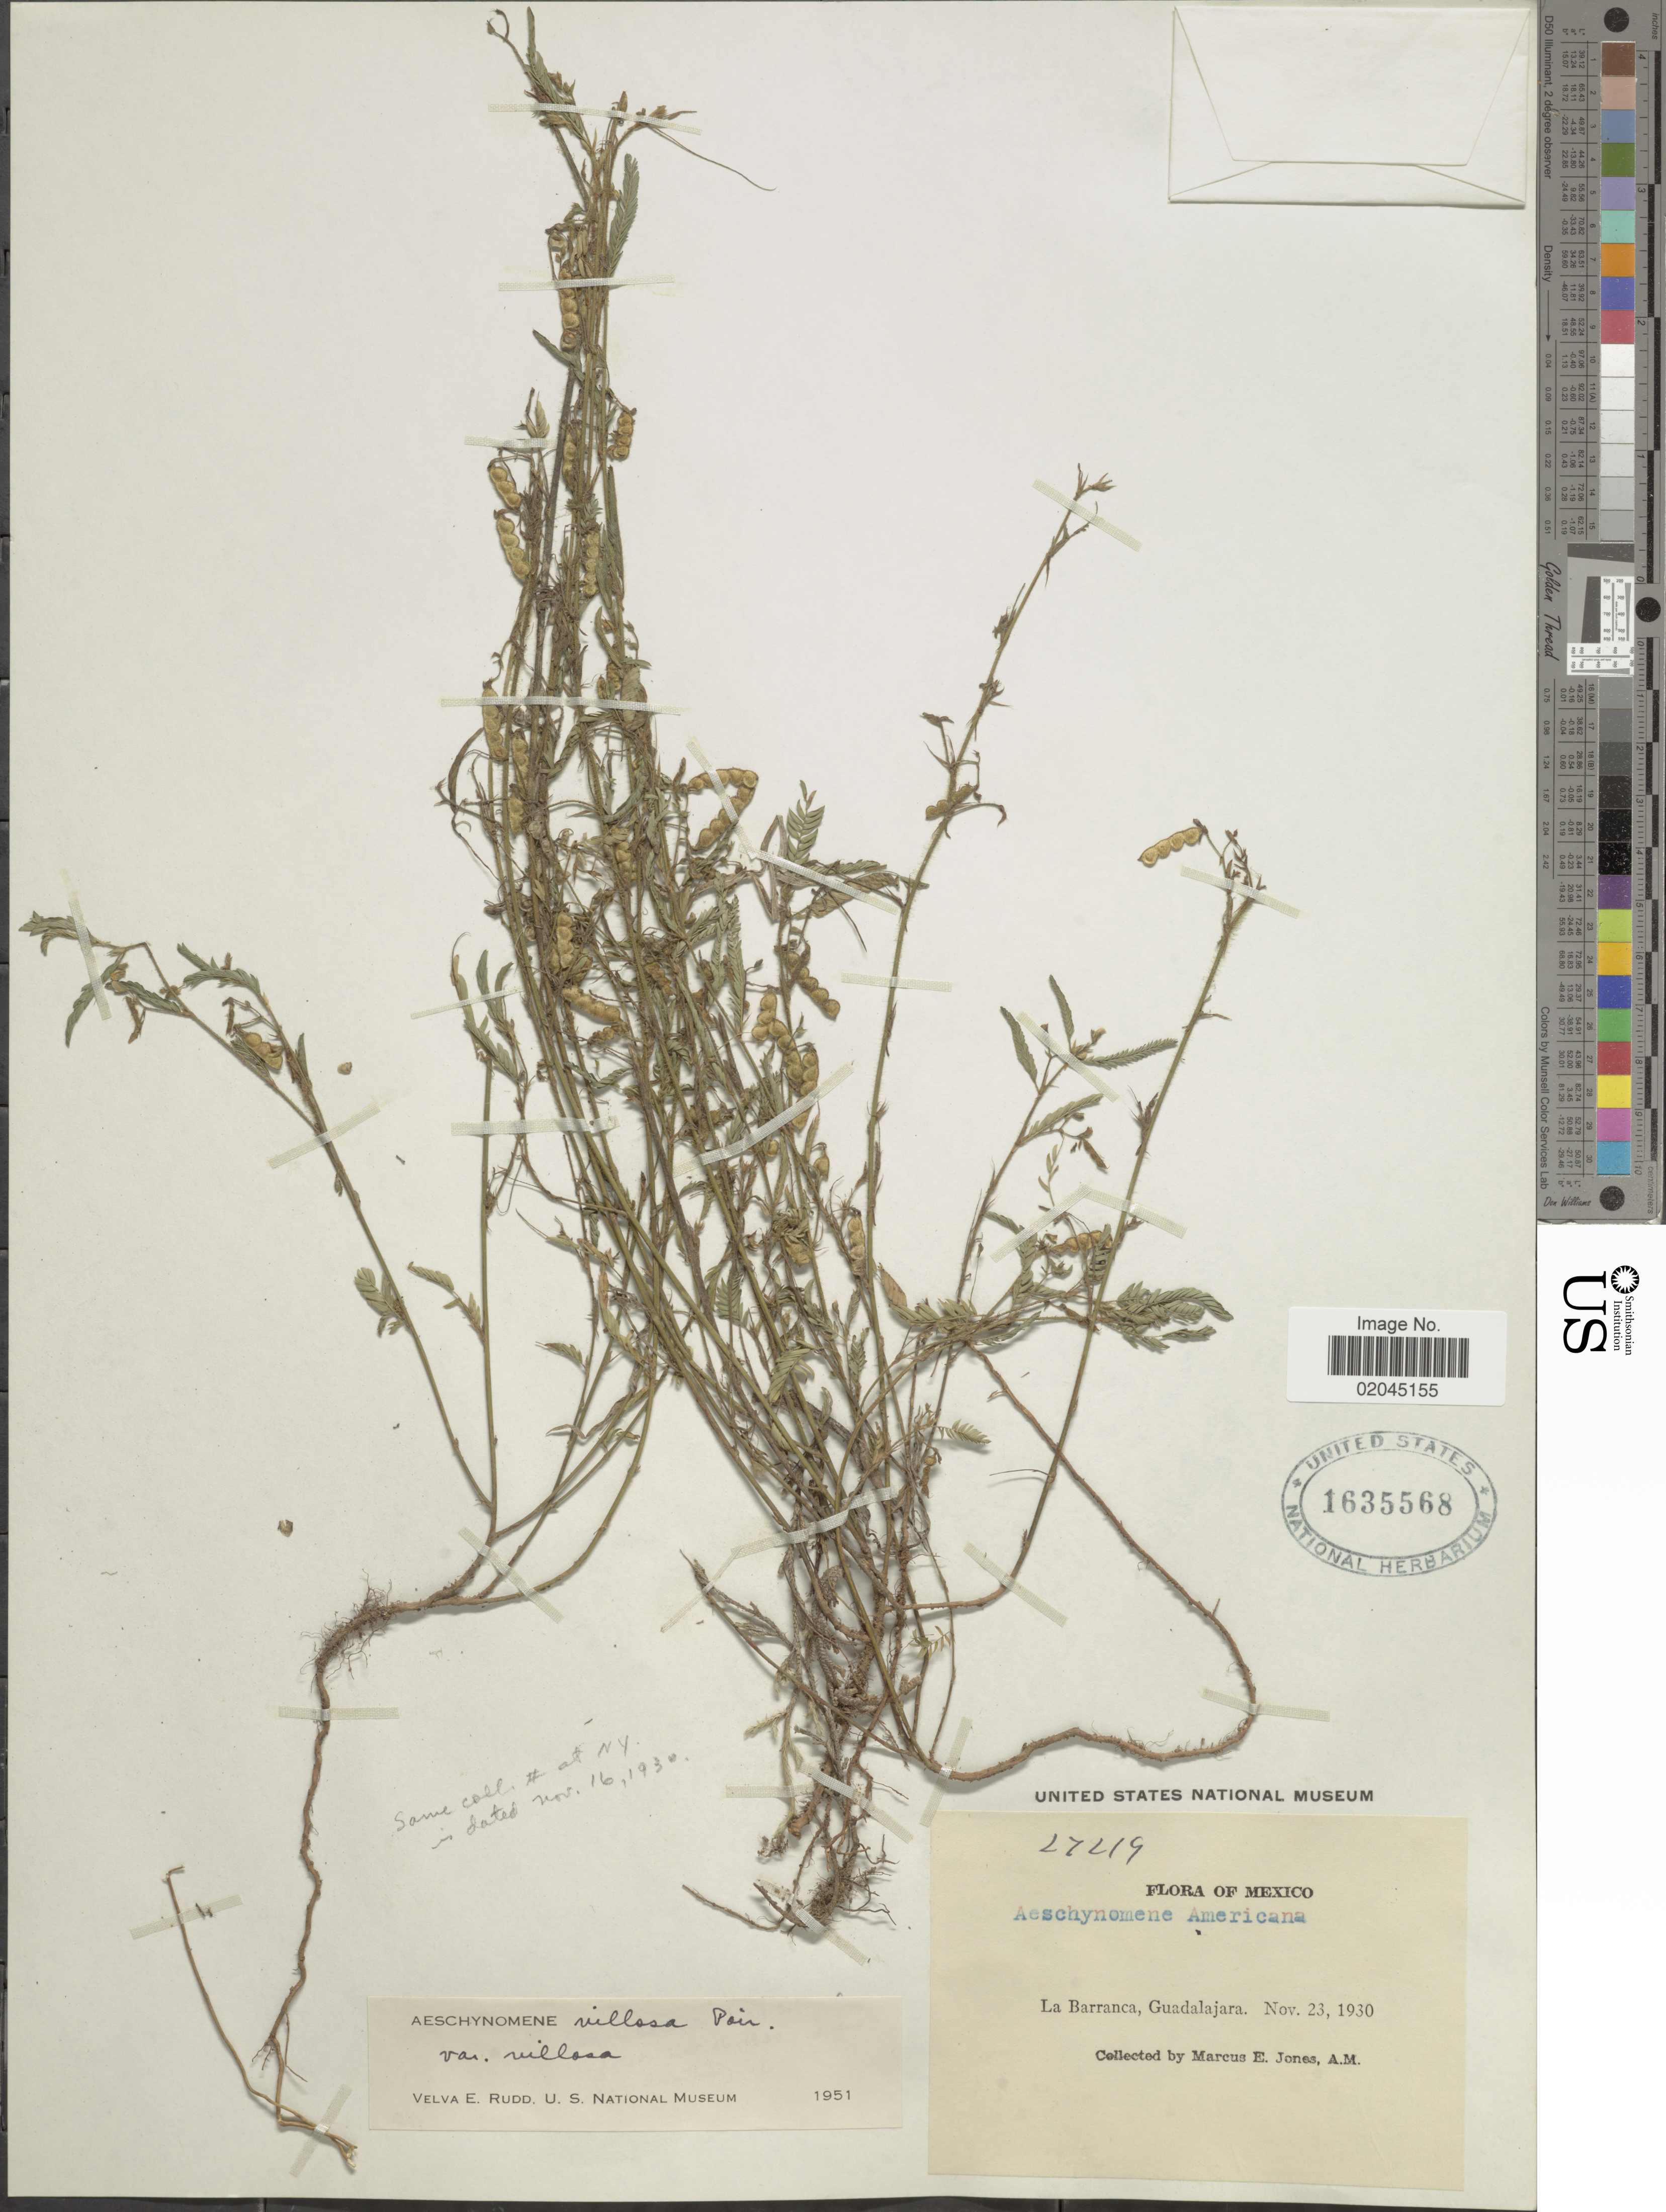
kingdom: Plantae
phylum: Tracheophyta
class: Magnoliopsida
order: Fabales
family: Fabaceae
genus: Aeschynomene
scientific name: Aeschynomene villosa var. villosa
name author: Poir.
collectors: M. E. Jones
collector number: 27219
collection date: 1930-11-23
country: Mexico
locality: La Barranca, Guadalajara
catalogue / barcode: US 1635568